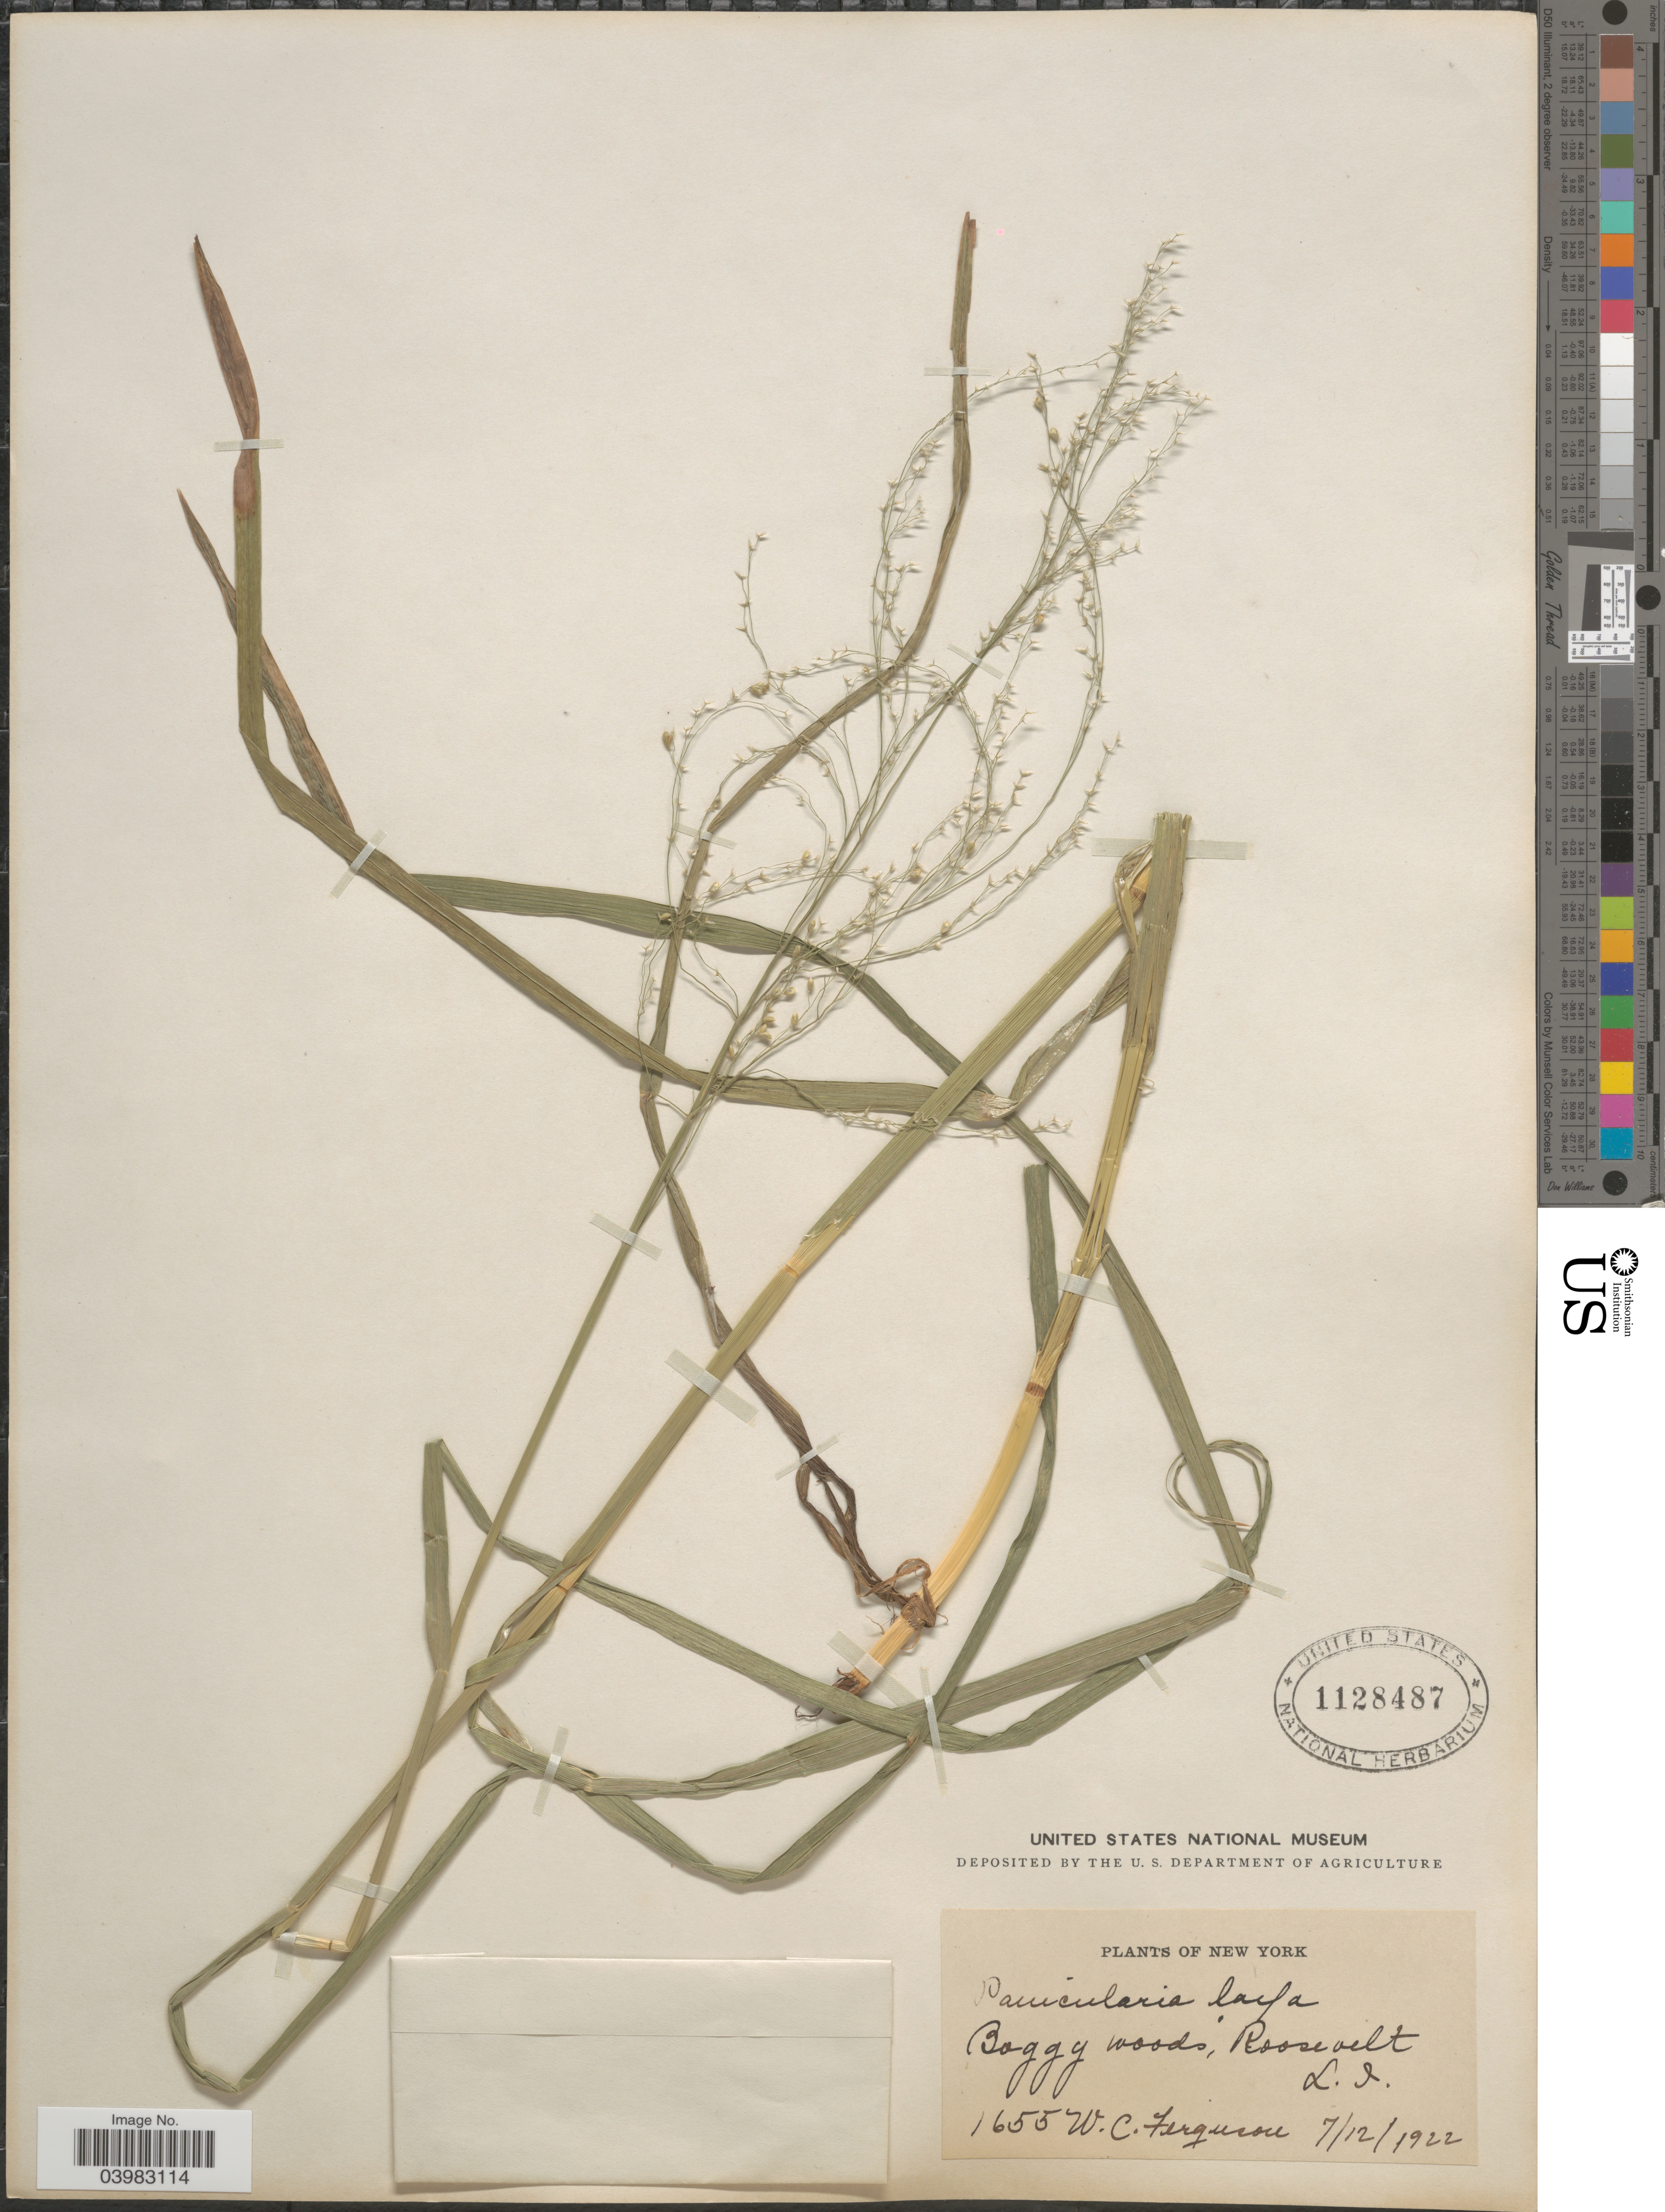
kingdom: Plantae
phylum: Tracheophyta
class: Liliopsida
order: Poales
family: Poaceae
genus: Glyceria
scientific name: Glyceria canadensis var. laxa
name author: (Scribn.) Hitchc.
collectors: W. Ferguson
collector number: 1655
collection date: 1922-07-12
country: United States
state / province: New York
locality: Boggy woods, Roosevelt L. I.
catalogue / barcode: US 1128487